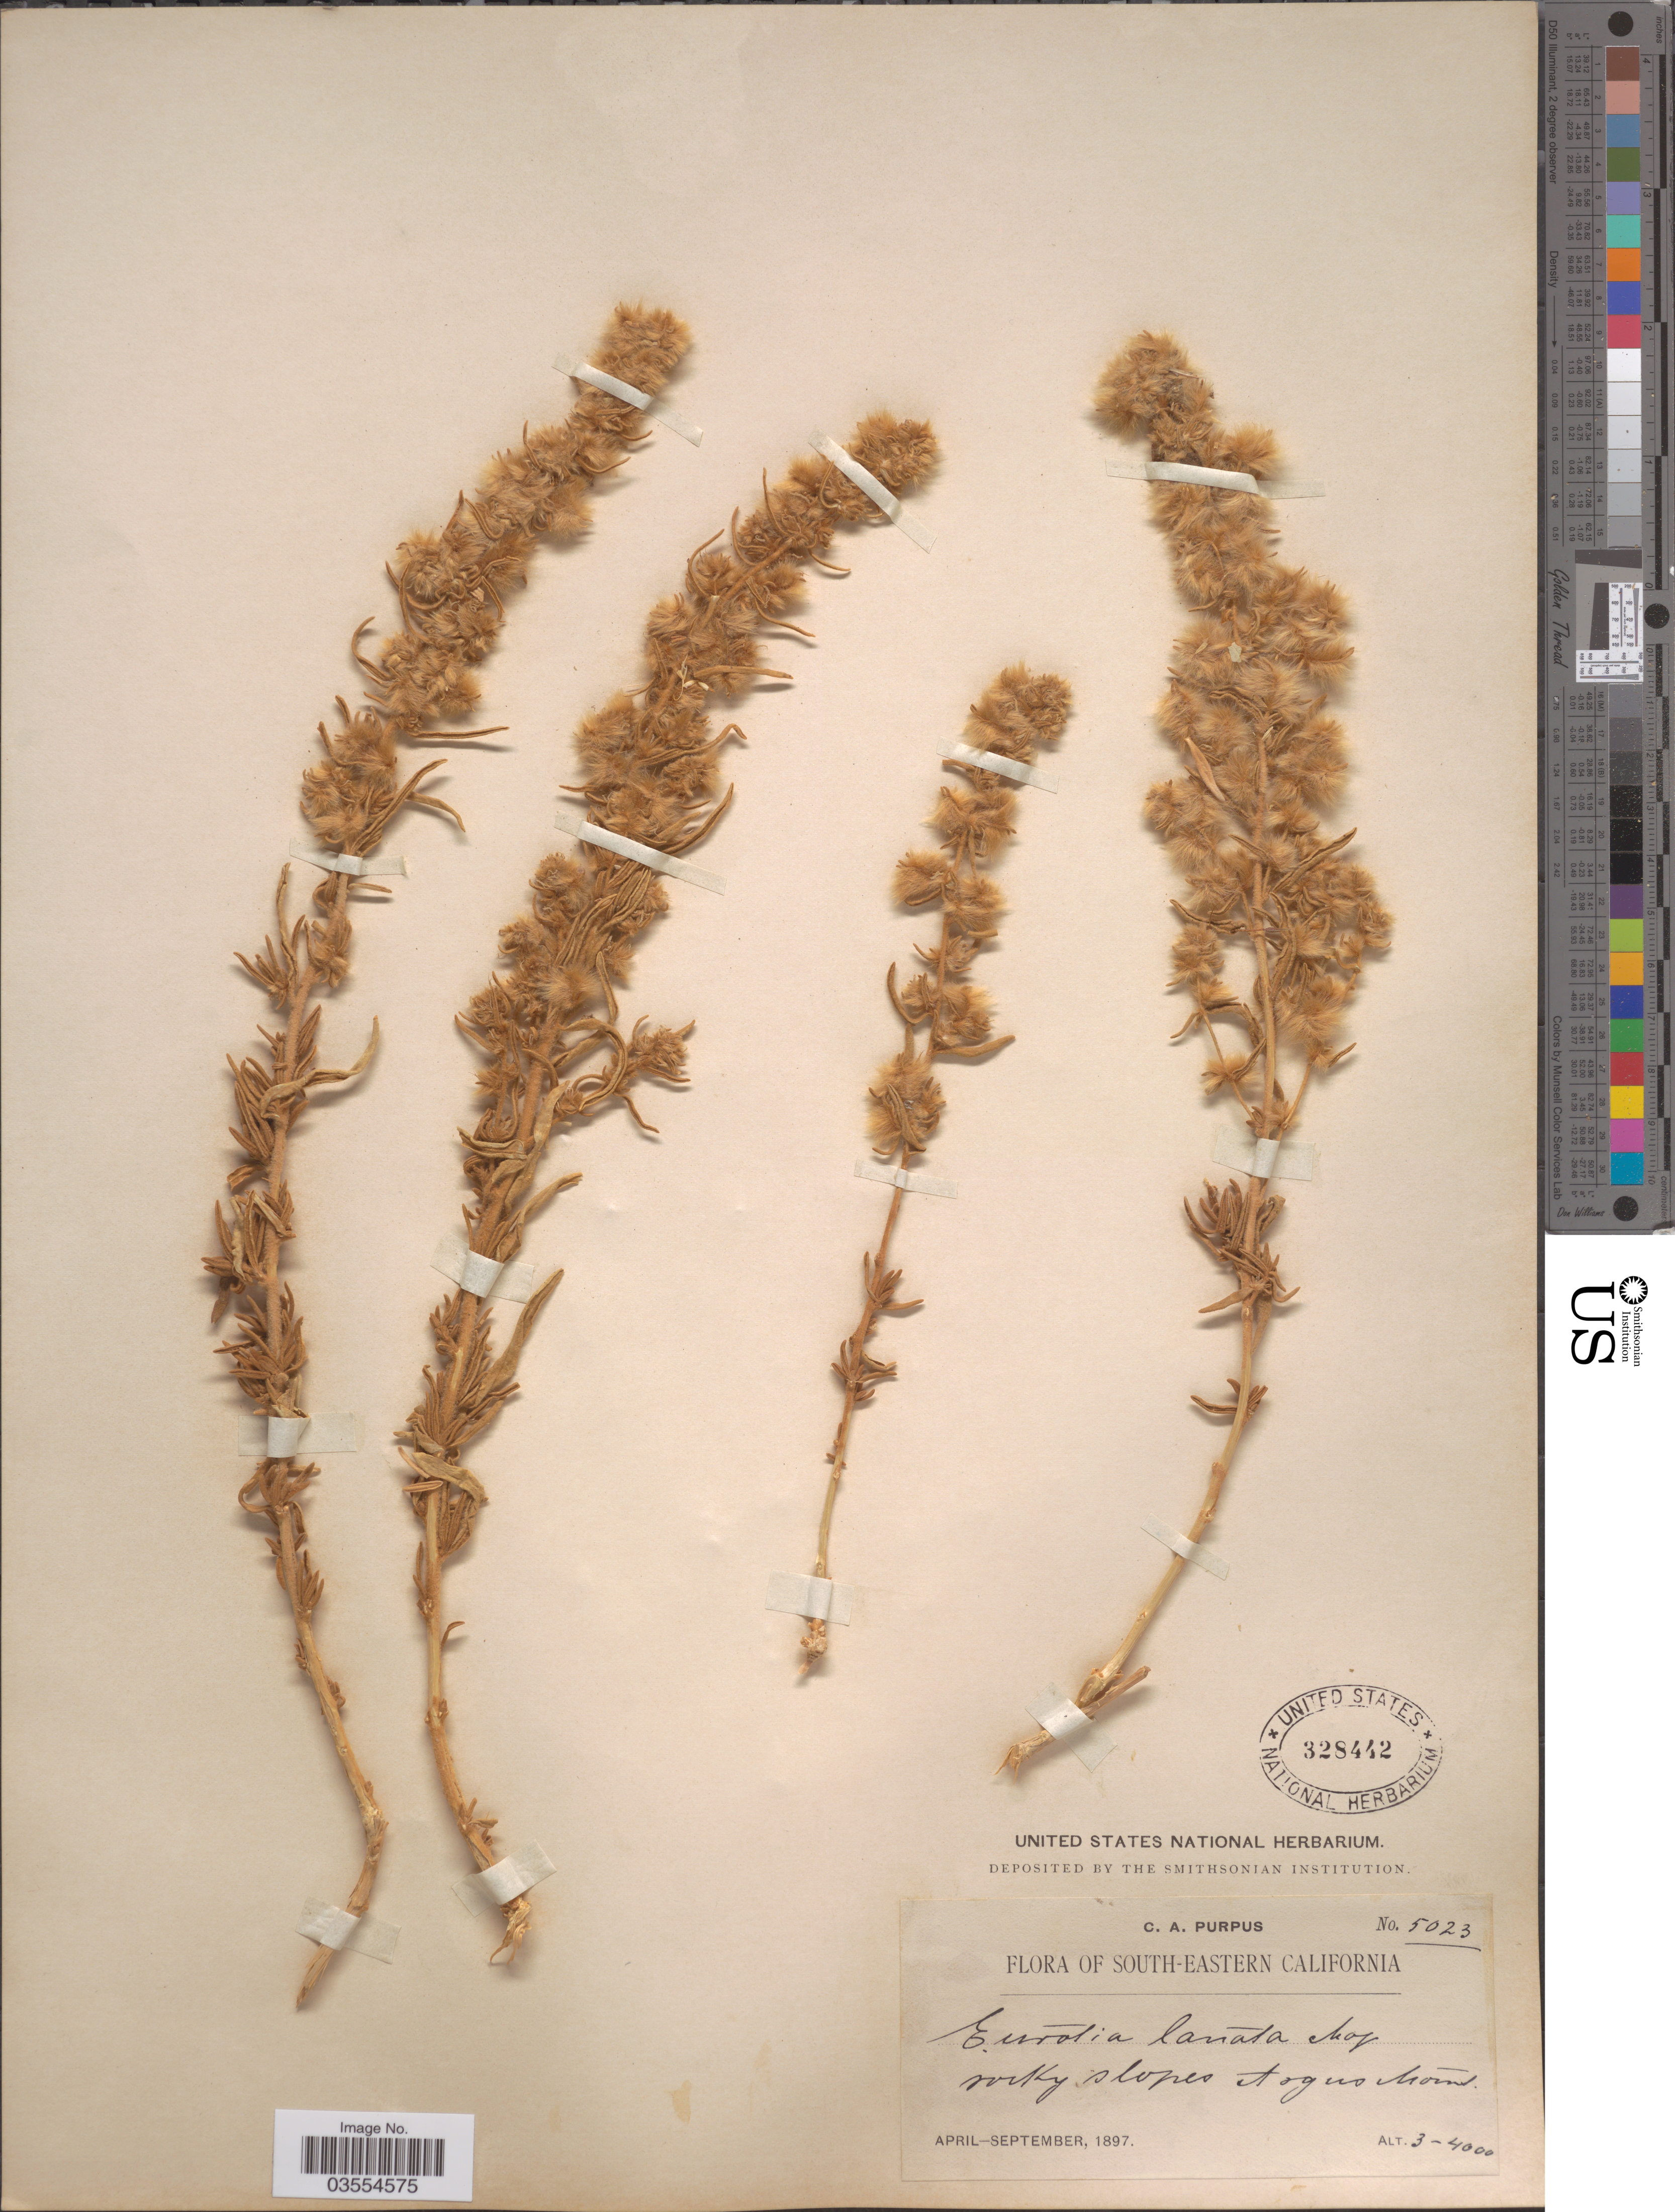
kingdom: Plantae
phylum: Tracheophyta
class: Magnoliopsida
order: Caryophyllales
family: Amaranthaceae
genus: Krascheninnikovia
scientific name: Krascheninnikovia lanata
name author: (Pursh) A. Meeuse & A.Smit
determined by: U.S. National Herbarium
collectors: C. A. Purpus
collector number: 5023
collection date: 1897-04/1897-09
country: United States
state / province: California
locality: South-eastern California. Rocky slopes Argus Mount.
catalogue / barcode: US 328442